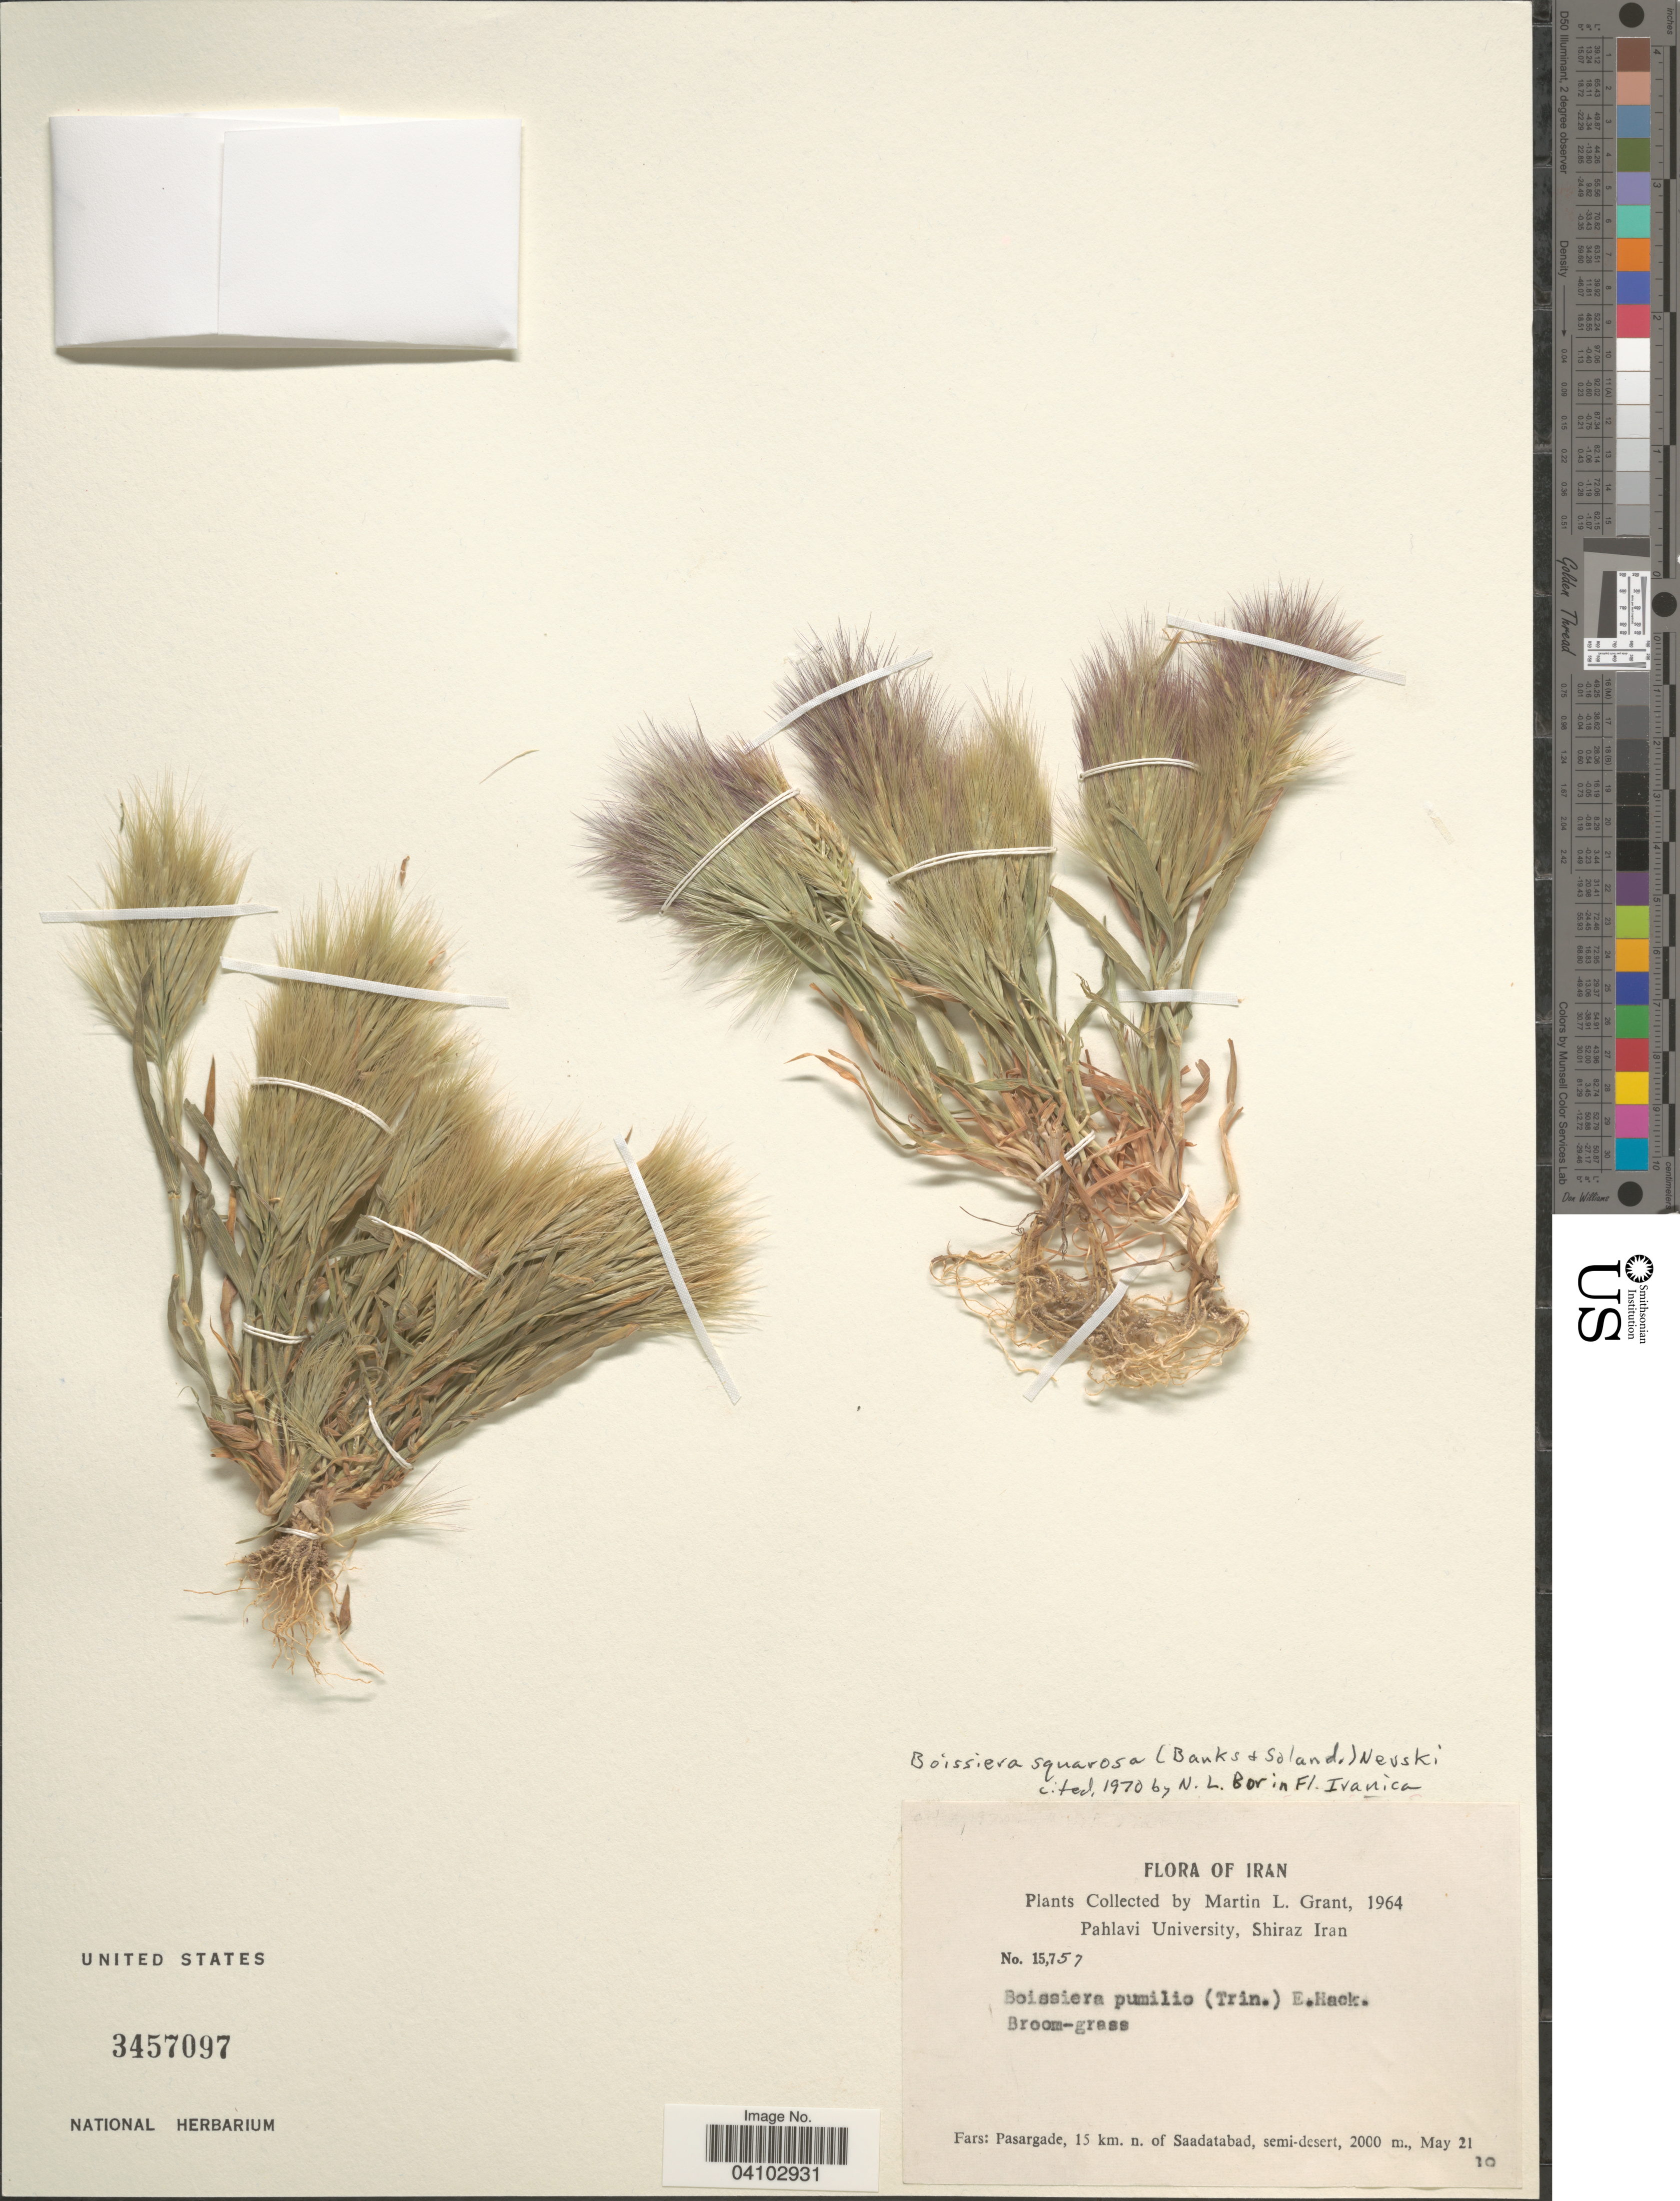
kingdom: Plantae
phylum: Tracheophyta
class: Liliopsida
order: Poales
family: Poaceae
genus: Bromus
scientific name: Bromus pumilio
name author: (Trin.) P.M. Sm.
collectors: M. L. Grant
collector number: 15757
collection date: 1964-05-21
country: Iran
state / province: Fars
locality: Pasargade, 15 km. n. of Saadatabad, semi-desert.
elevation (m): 2000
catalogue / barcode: US 3457097